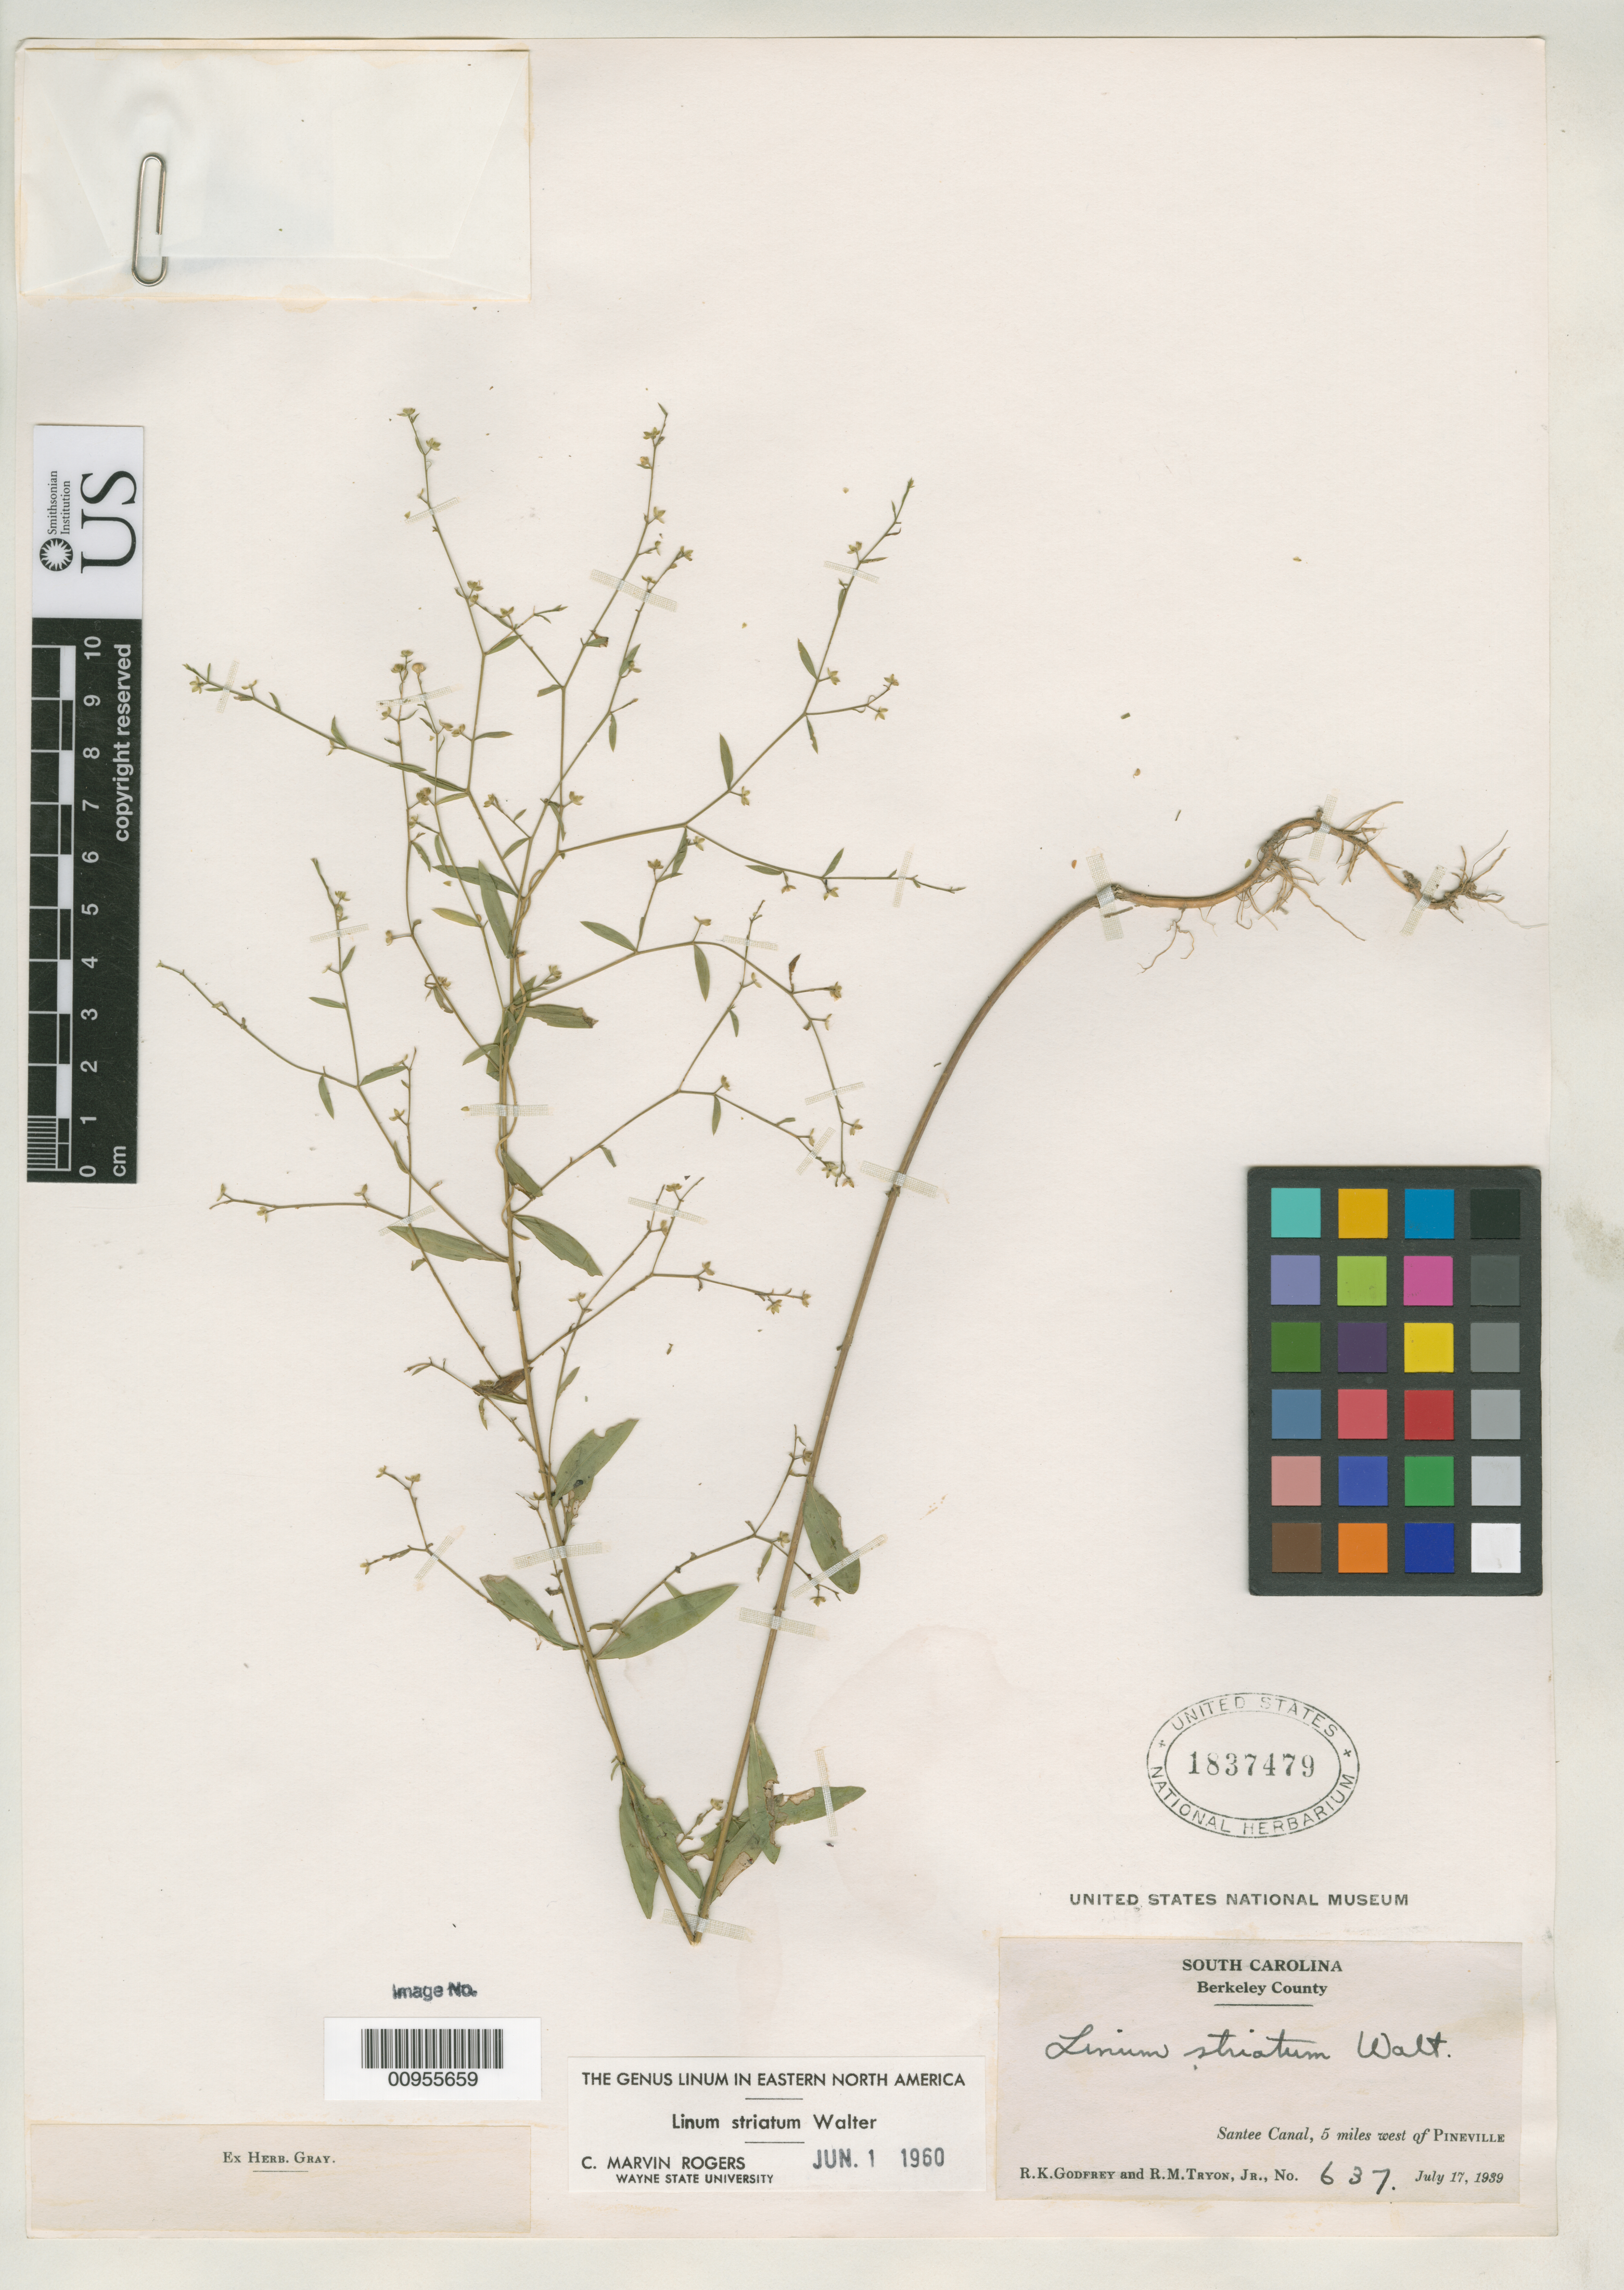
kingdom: Plantae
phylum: Tracheophyta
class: Magnoliopsida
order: Malpighiales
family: Linaceae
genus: Linum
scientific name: Linum striatum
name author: Walter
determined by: Rogers, C. M.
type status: Isoneotype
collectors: R. K. Godfrey & R. M. Tryon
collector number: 637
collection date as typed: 17 Jul 1939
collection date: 1939-07-17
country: United States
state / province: South Carolina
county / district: Berkeley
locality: Santee Canal, 5 miles west of Pineville.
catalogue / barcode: US 1837479